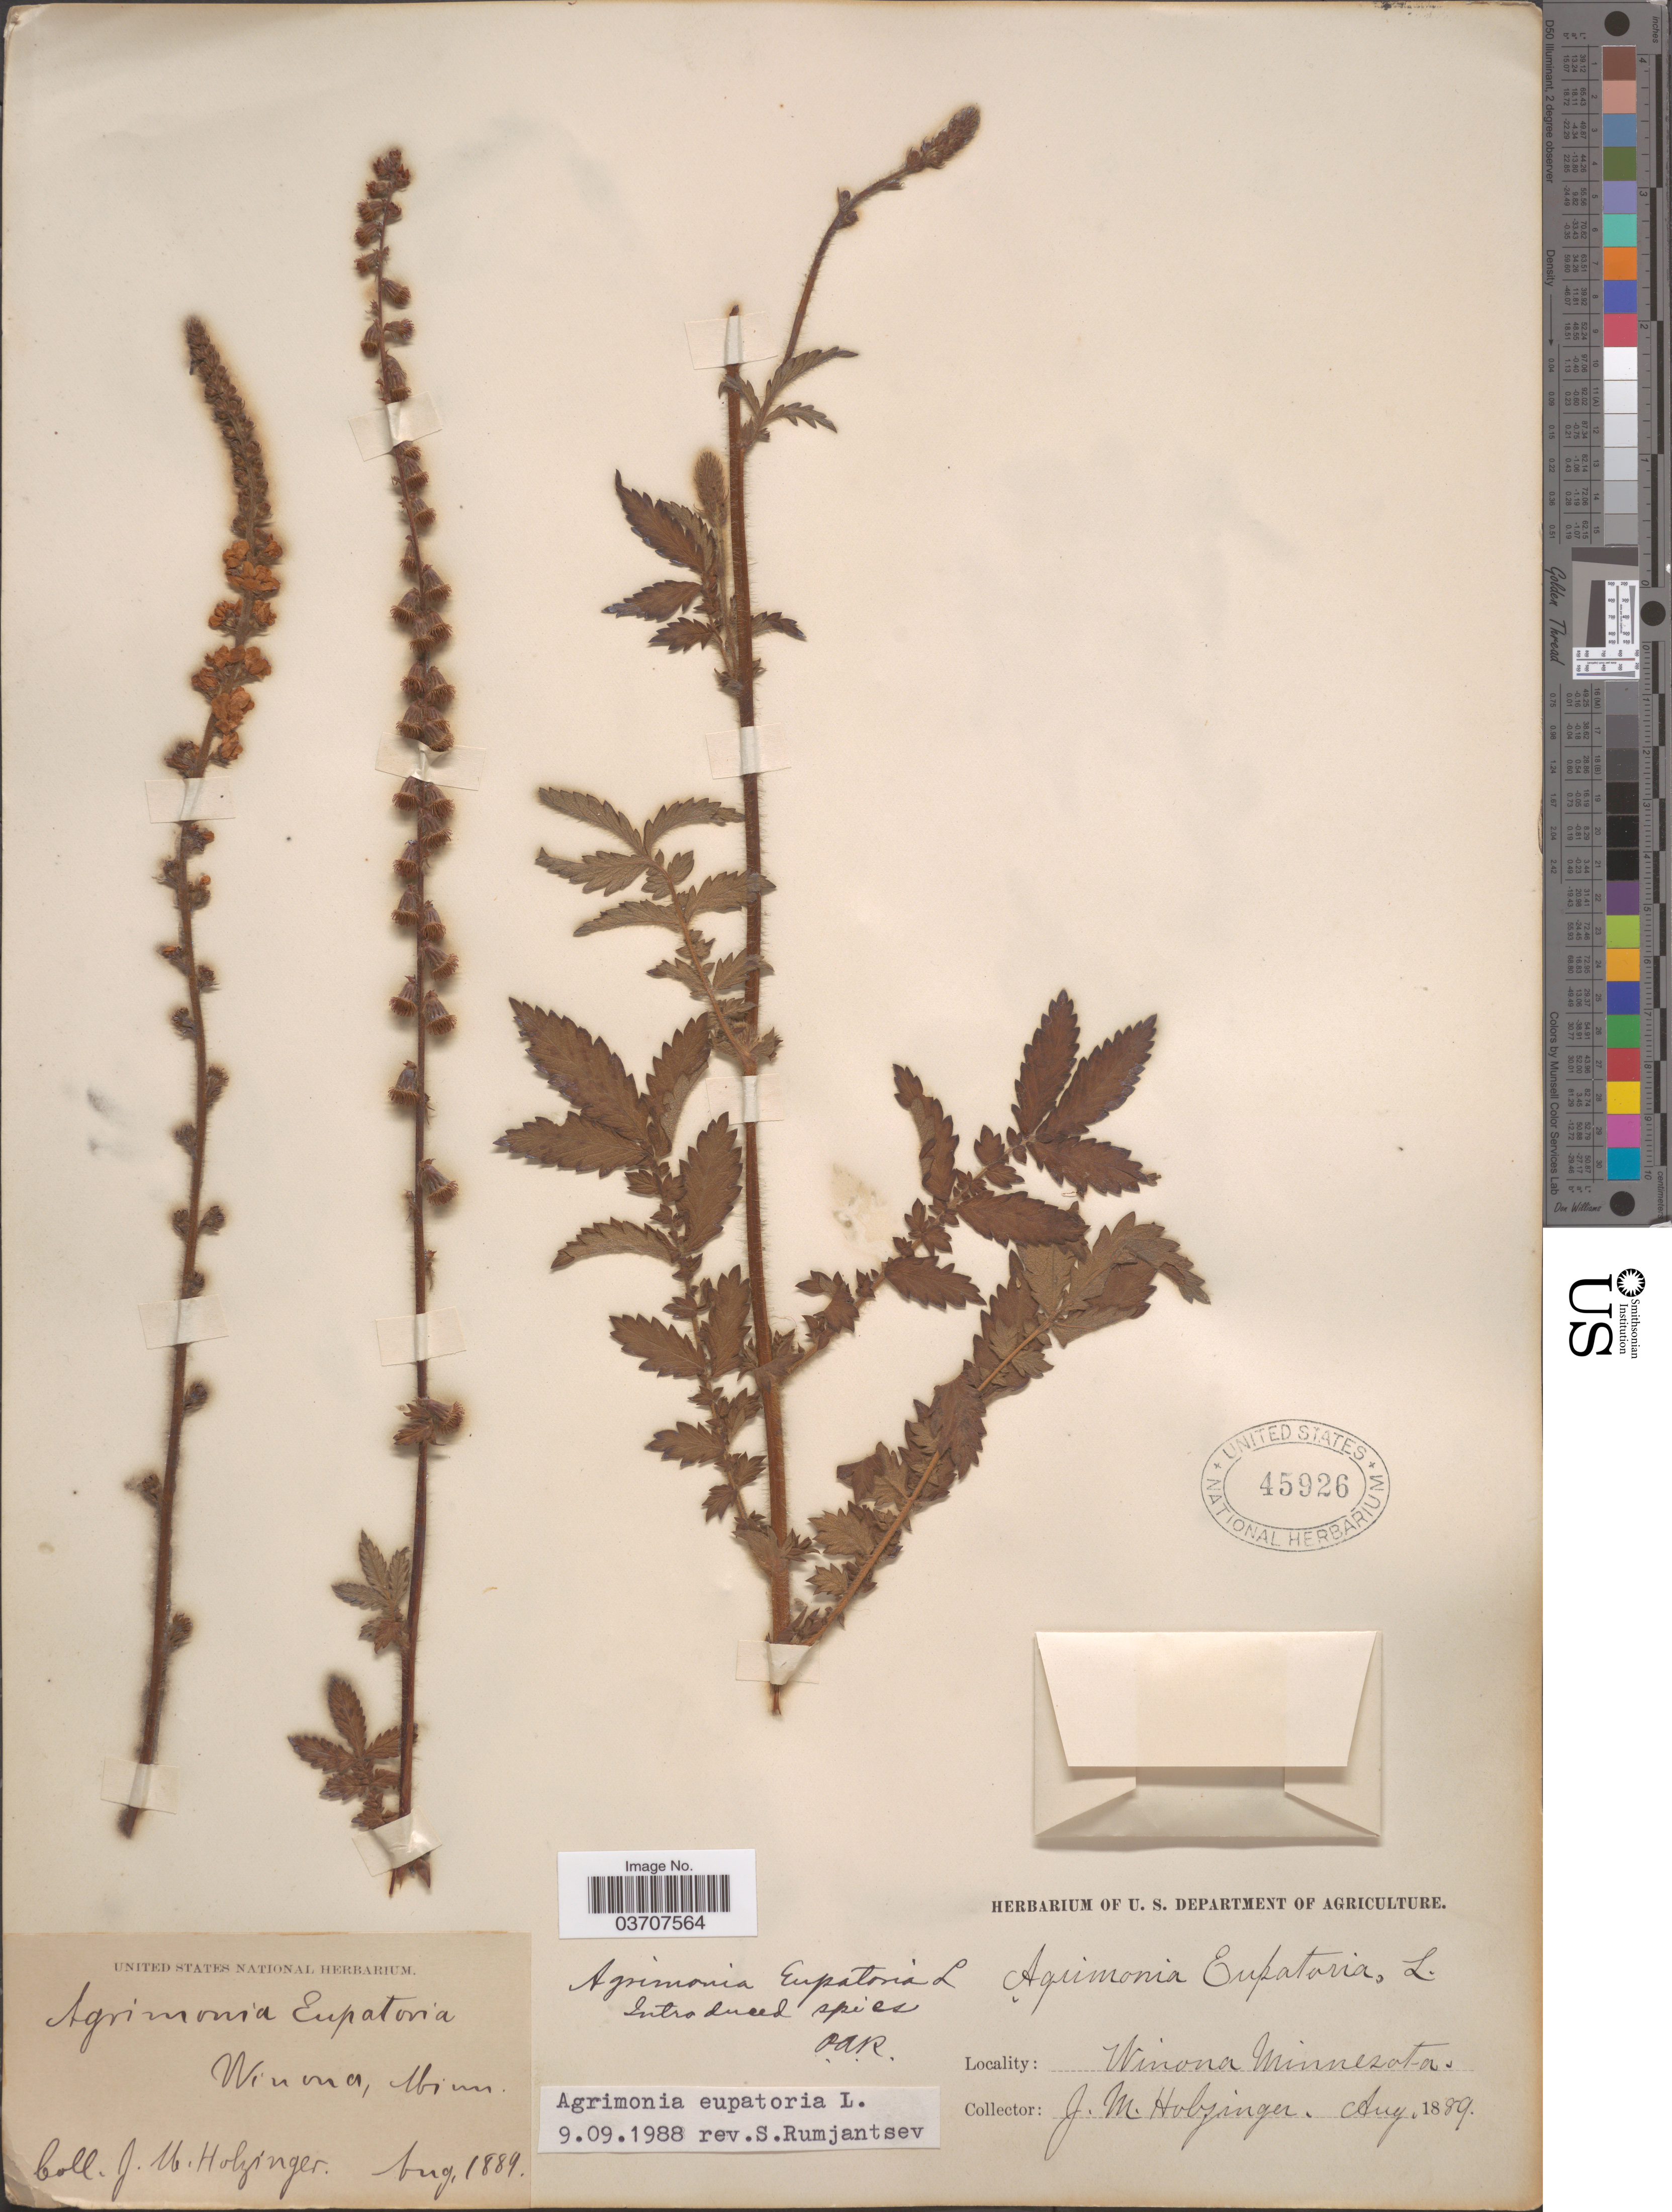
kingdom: Plantae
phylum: Tracheophyta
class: Magnoliopsida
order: Rosales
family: Rosaceae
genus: Agrimonia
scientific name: Agrimonia eupatoria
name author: L.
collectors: J. M. Holzinger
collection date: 1889-08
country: United States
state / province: Minnesota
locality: Winona.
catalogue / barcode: US 45926